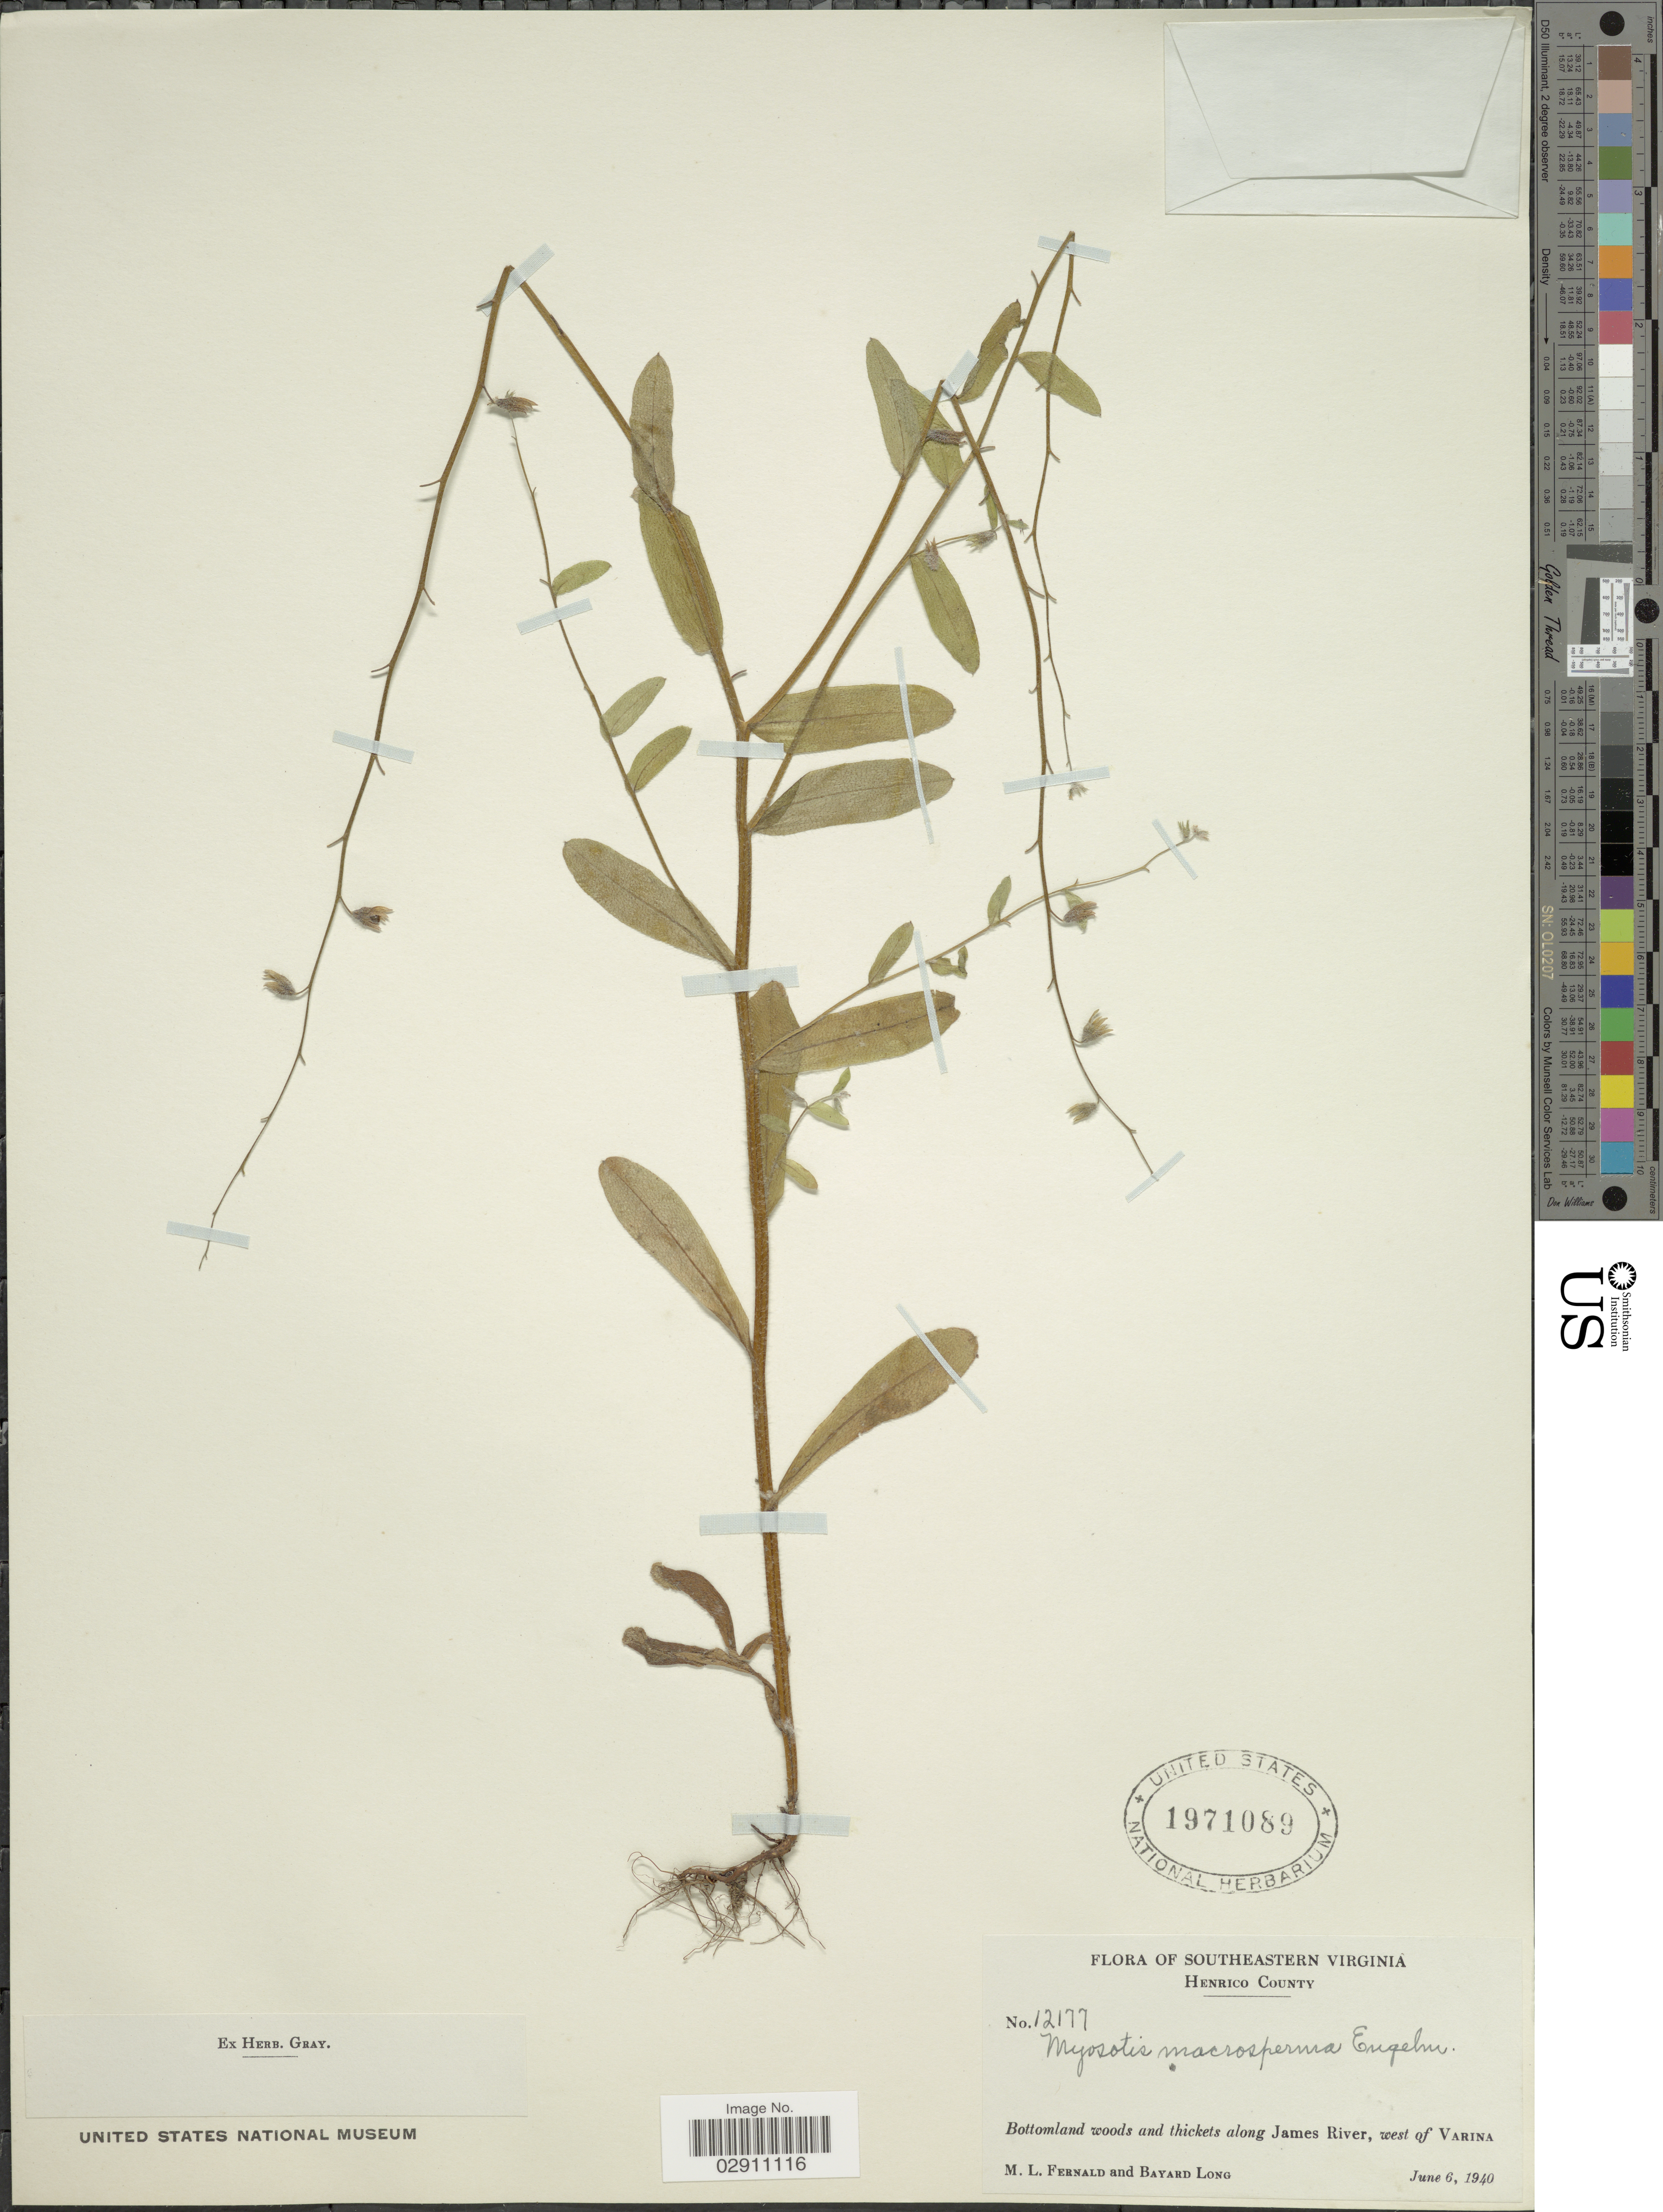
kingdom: Plantae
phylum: Tracheophyta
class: Magnoliopsida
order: Boraginales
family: Boraginaceae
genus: Myosotis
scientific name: Myosotis macrosperma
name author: Engelm.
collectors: M. L. Fernald & B. Long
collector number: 12177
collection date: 1940-06-06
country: United States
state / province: Virginia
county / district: Henrico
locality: Southwestern Virginia, Henrico County, Bottomland woods and thickets along James River, west of Varina.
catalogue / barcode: US 1971089